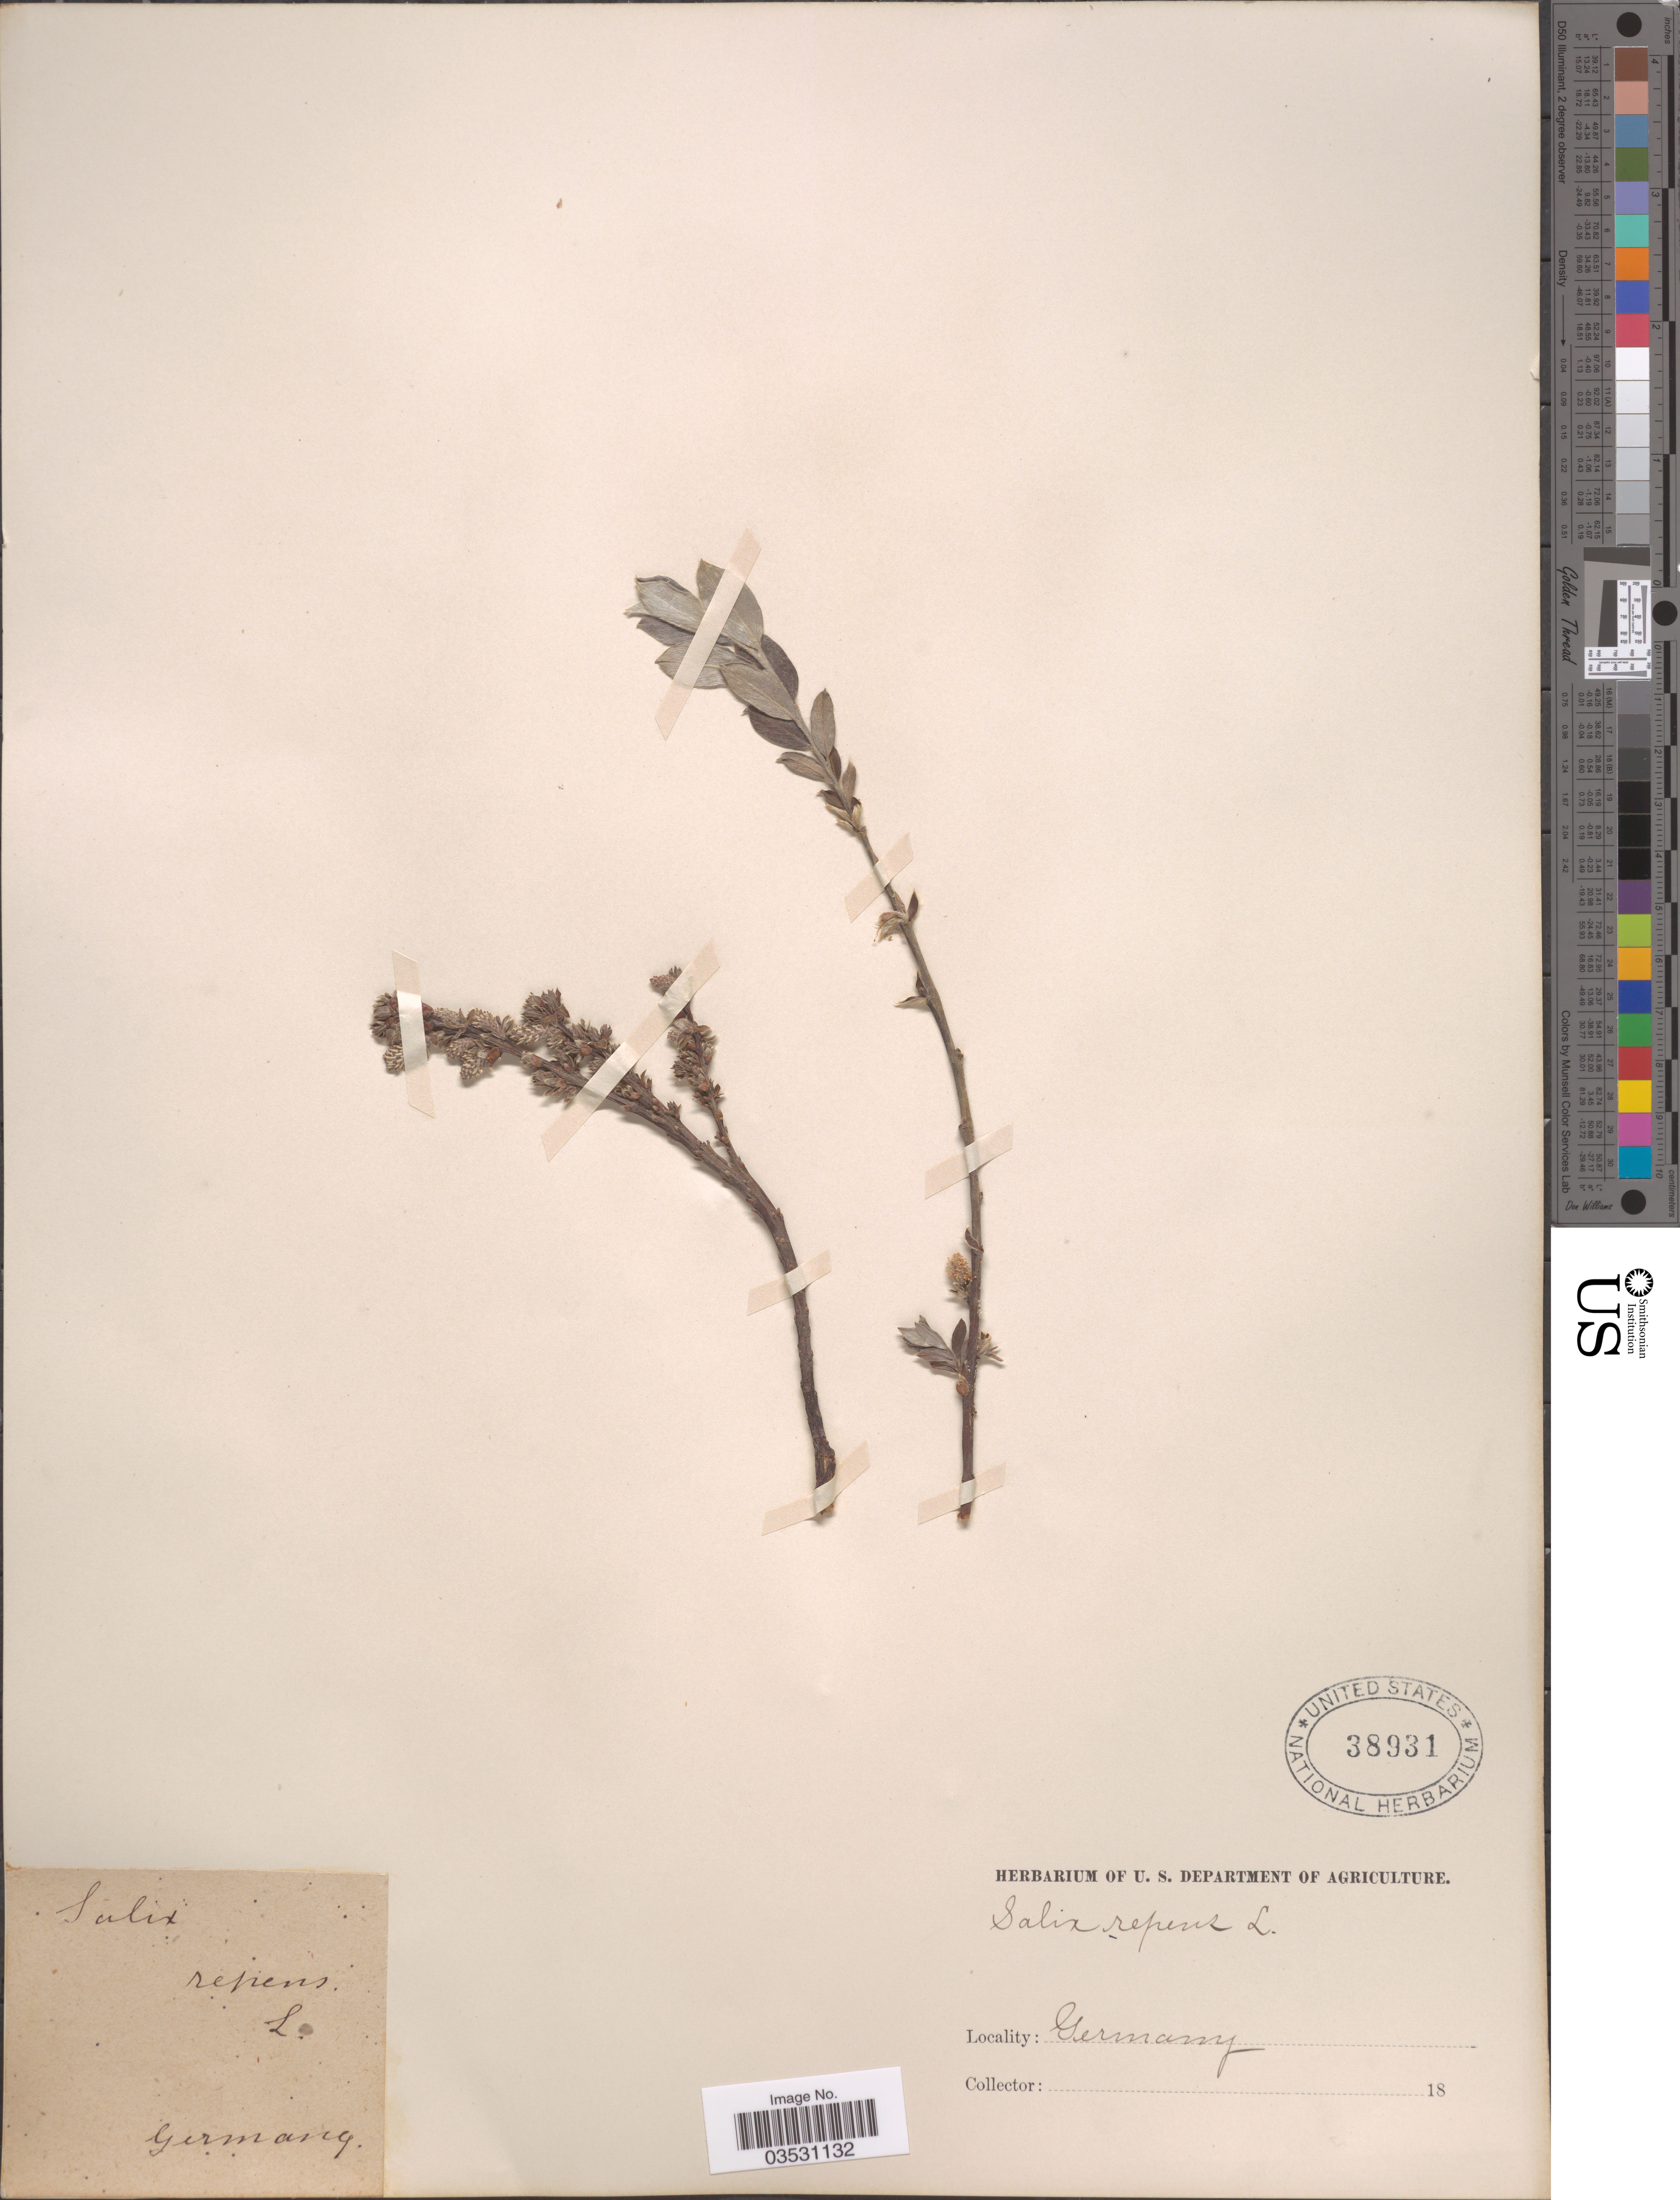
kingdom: Plantae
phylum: Tracheophyta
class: Magnoliopsida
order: Malpighiales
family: Salicaceae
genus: Salix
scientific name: Salix repens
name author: L.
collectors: ex herb. U. S. Department of Agriculture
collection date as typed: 18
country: Germany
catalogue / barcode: US 38931